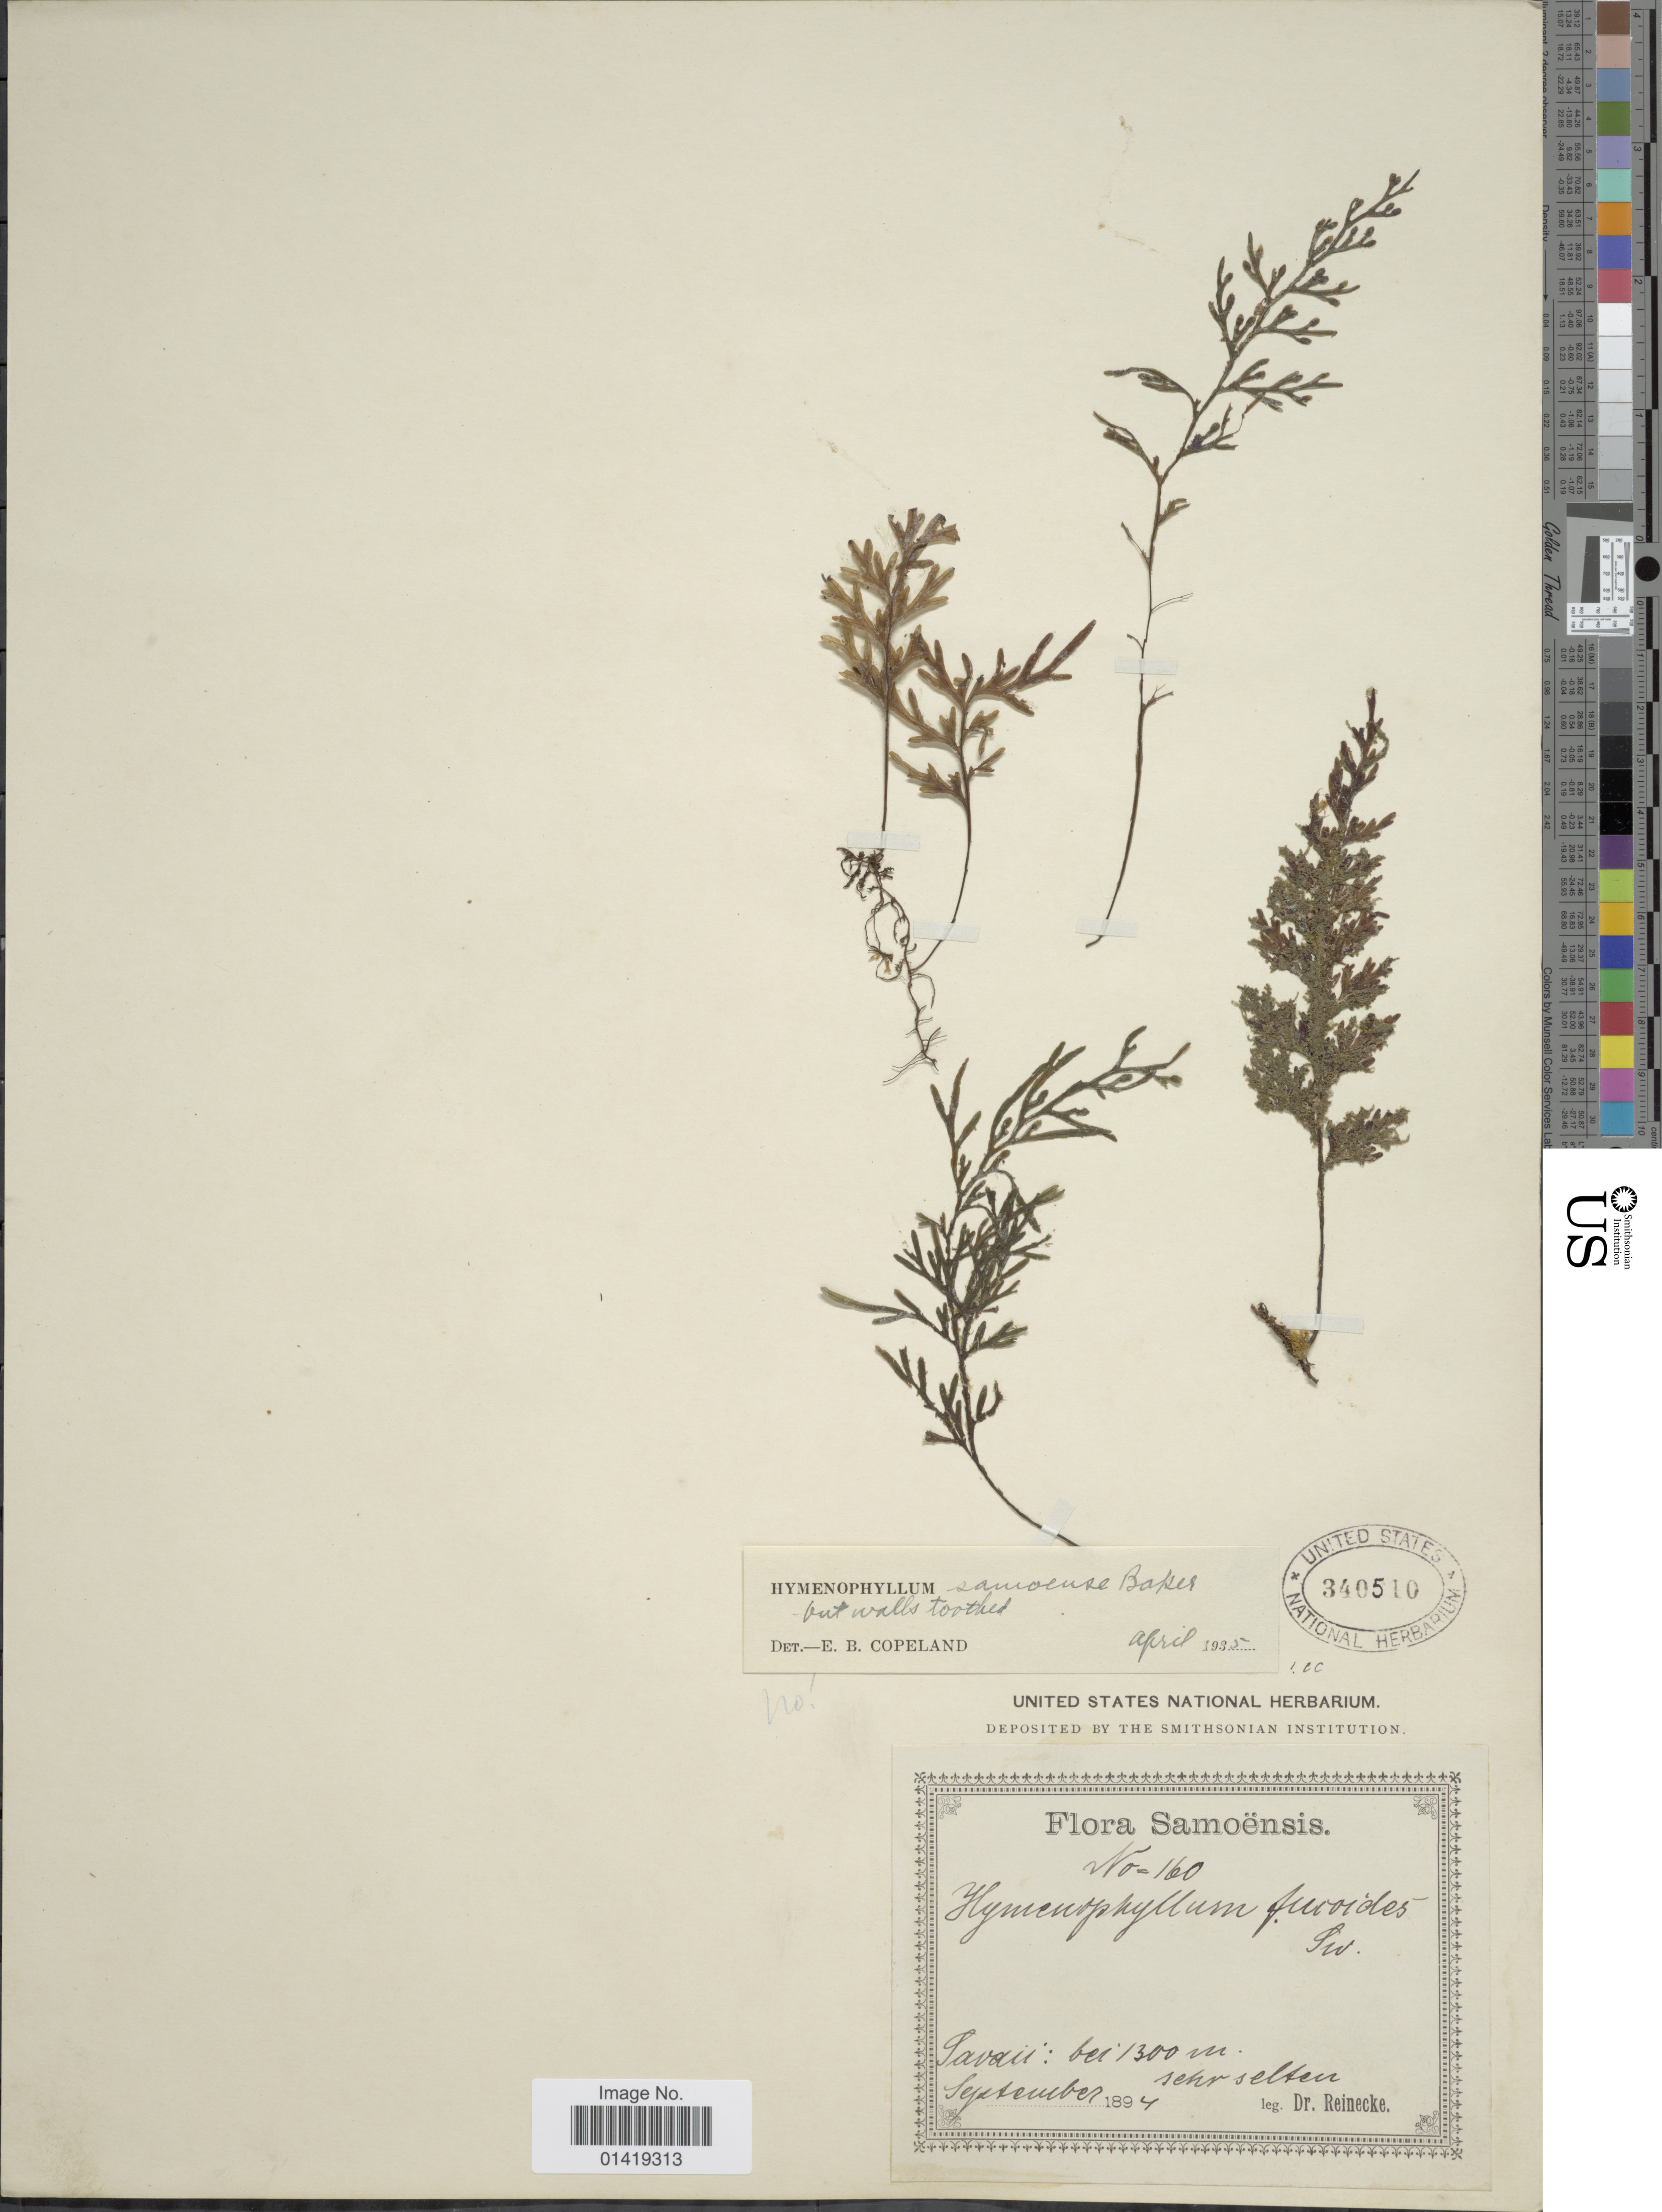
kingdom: Plantae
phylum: Tracheophyta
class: Polypodiopsida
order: Hymenophyllales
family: Hymenophyllaceae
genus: Hymenophyllum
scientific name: Hymenophyllum samoense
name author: Baker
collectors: -- Reinecke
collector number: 160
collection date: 1894-09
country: Samoa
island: Savai'i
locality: Savaii bei 1300 m schreilten [interpreted]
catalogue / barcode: US 340510